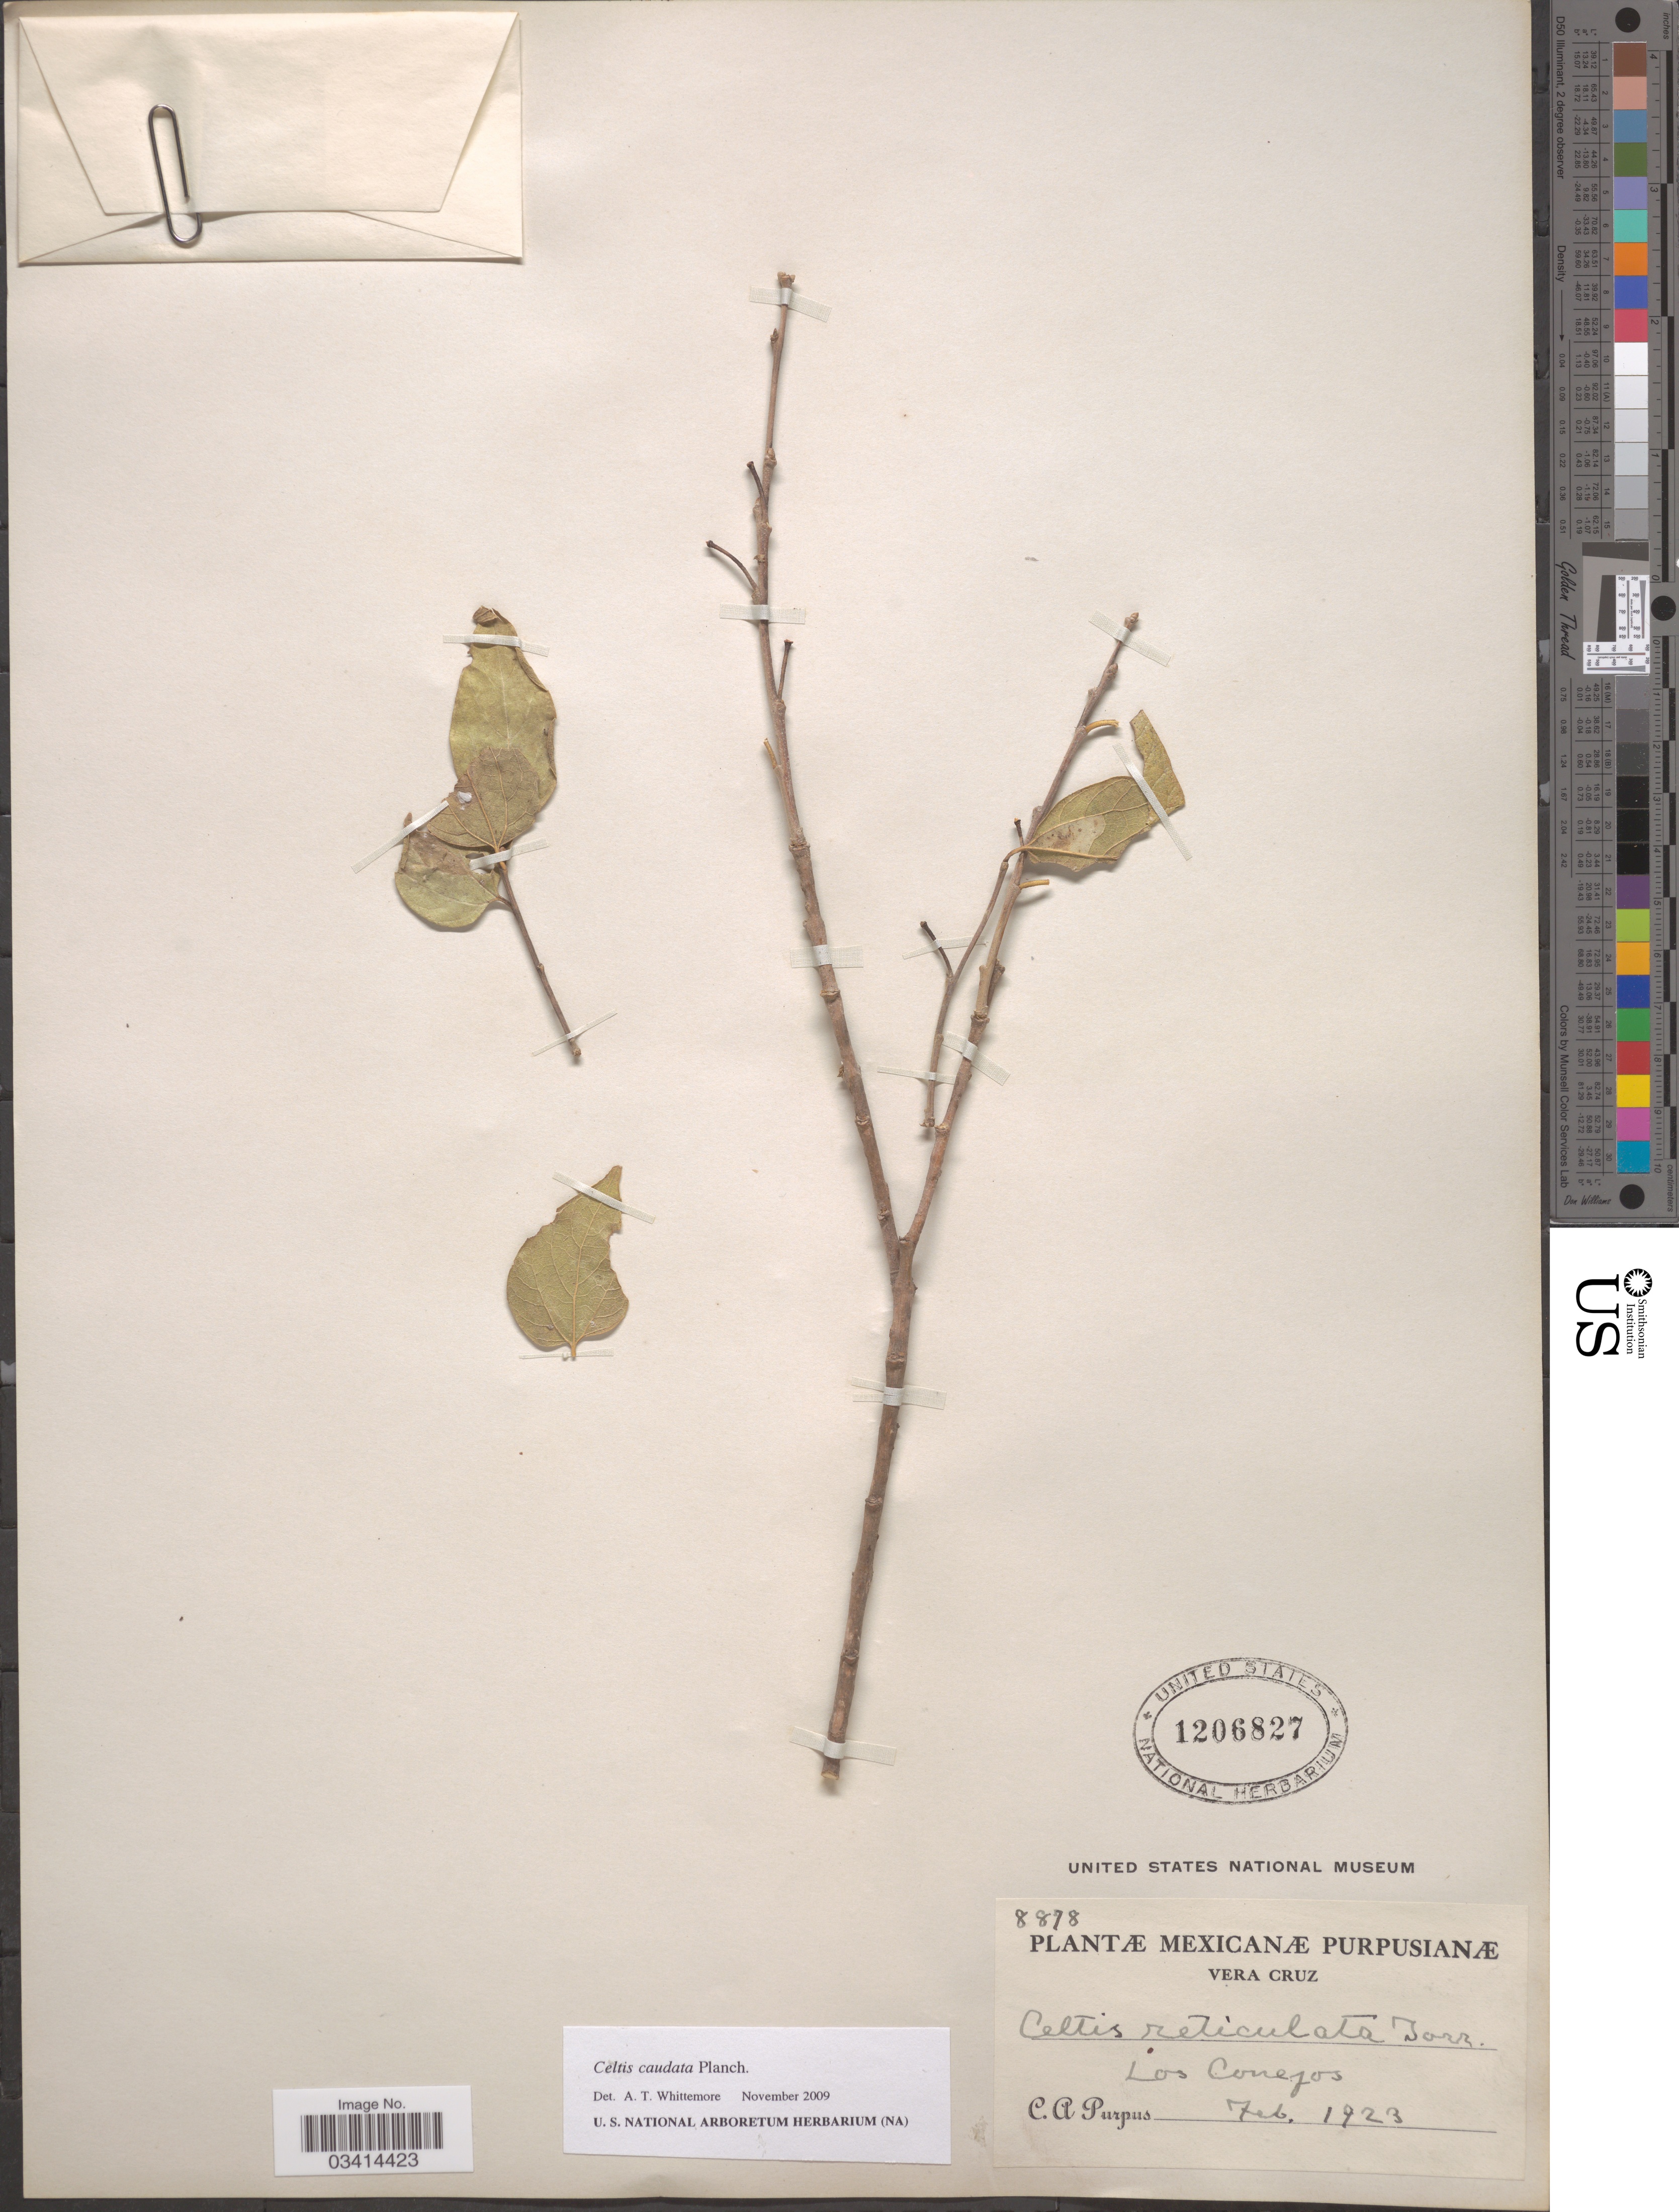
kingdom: Plantae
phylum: Tracheophyta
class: Magnoliopsida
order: Rosales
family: Cannabaceae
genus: Celtis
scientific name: Celtis caudata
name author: Planch.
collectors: C. A. Purpus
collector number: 8878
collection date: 1923-02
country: Mexico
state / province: Veracruz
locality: Vera Cruz. Los Conejos.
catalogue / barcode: US 1206827